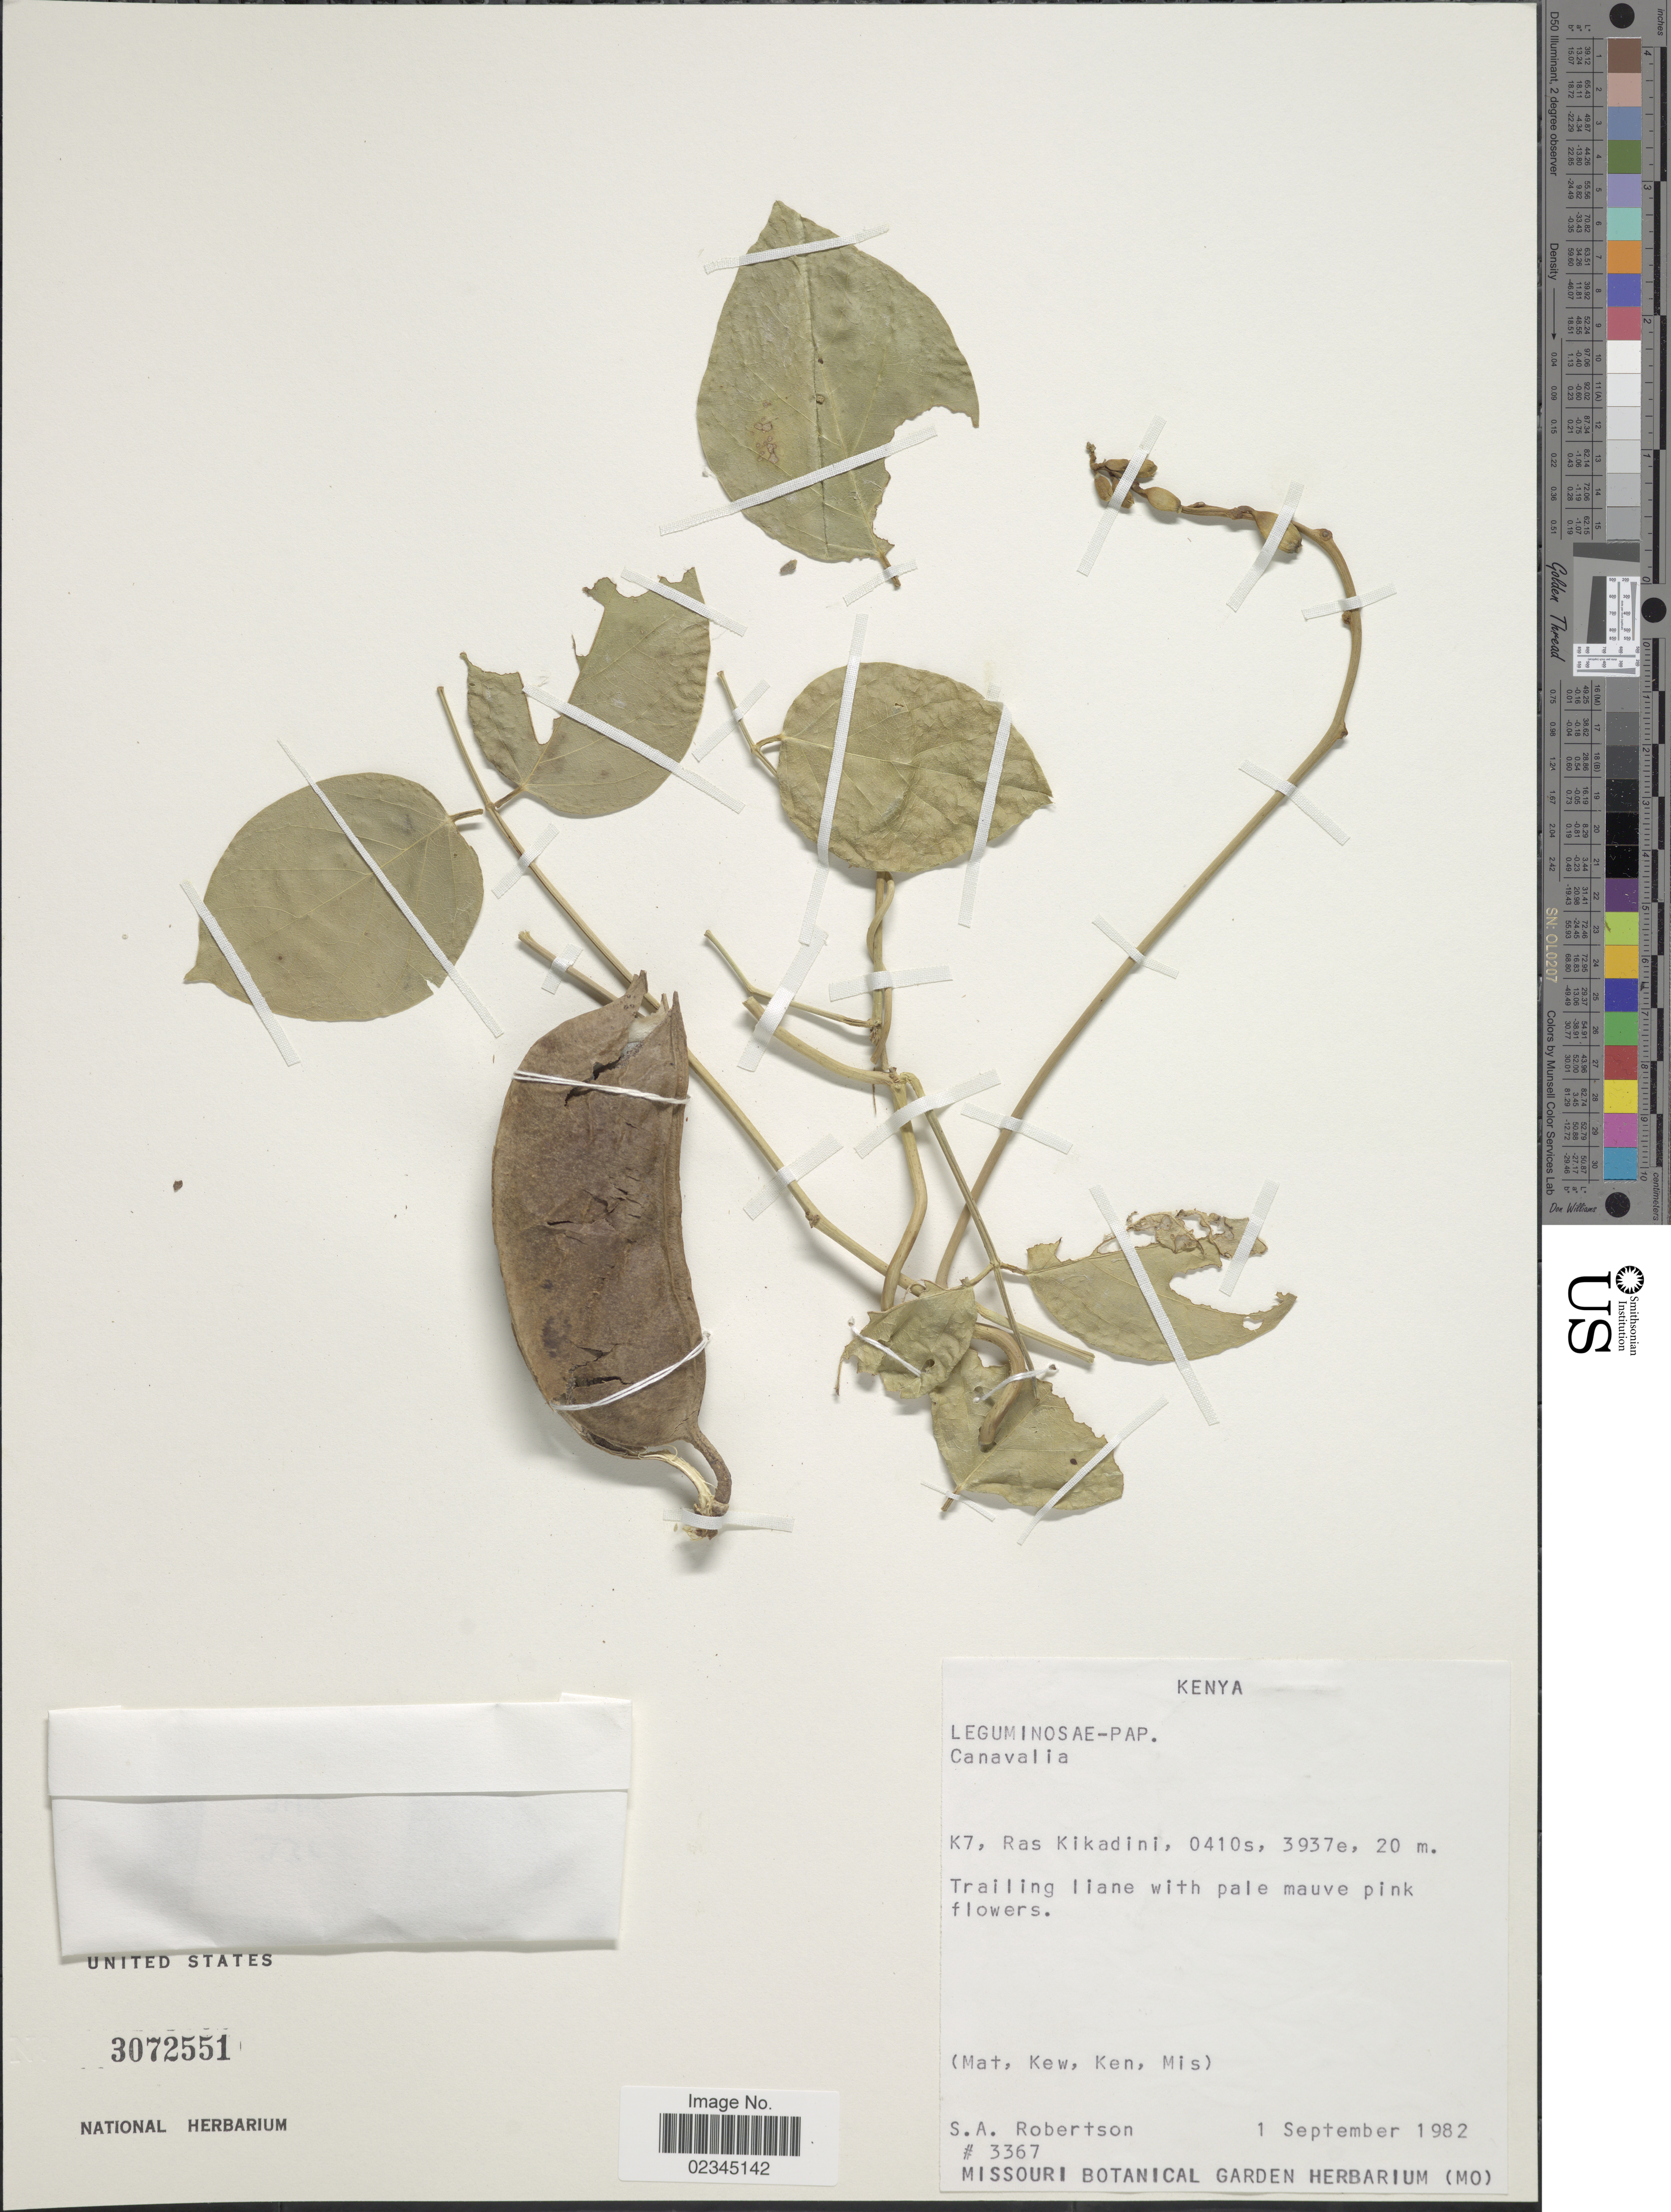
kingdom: Plantae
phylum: Tracheophyta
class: Magnoliopsida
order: Fabales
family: Fabaceae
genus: Canavalia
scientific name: Canavalia sp.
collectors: S. A. Robertson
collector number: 3367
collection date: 1982-09-01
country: Kenya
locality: Kenya, K7, Ras Kikadini.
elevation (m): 20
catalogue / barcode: US 3072551